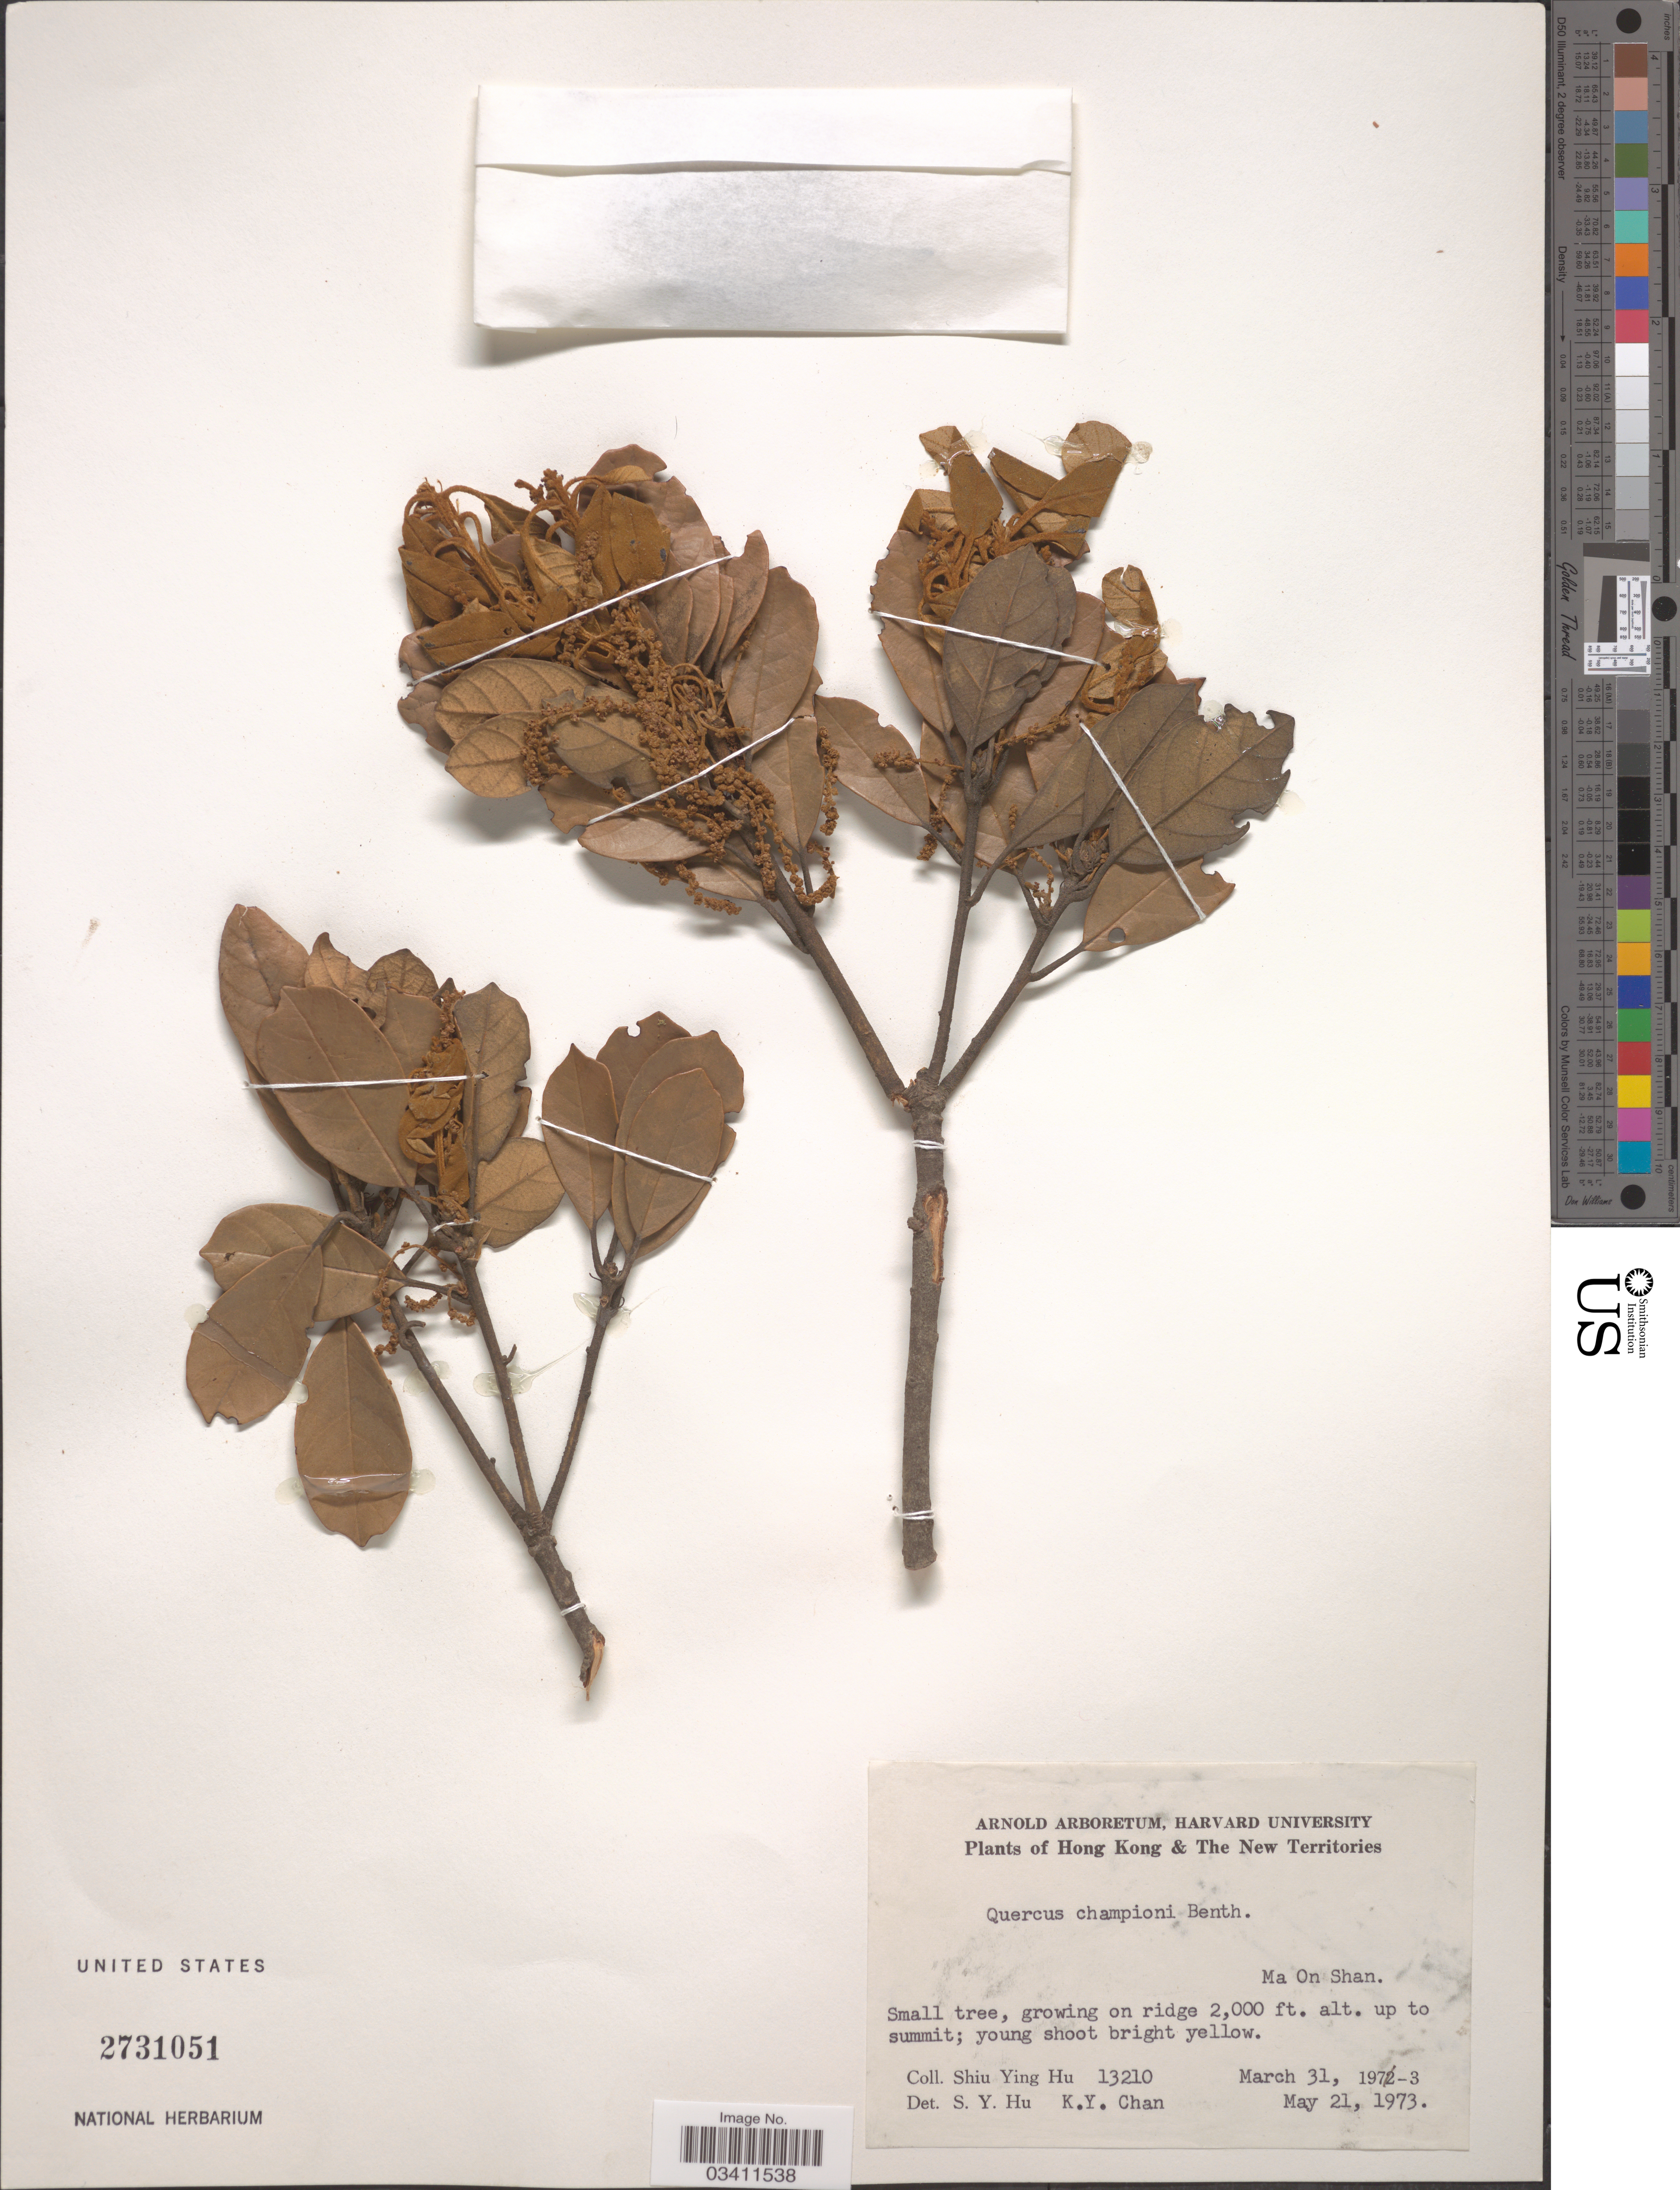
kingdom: Plantae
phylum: Tracheophyta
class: Magnoliopsida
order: Fagales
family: Fagaceae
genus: Quercus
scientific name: Quercus championii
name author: Benth.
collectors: S. Y. Hu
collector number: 13210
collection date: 1973-03-31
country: China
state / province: Hong Kong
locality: The New Territories. Ma On Shan.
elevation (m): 610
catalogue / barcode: US 2731051